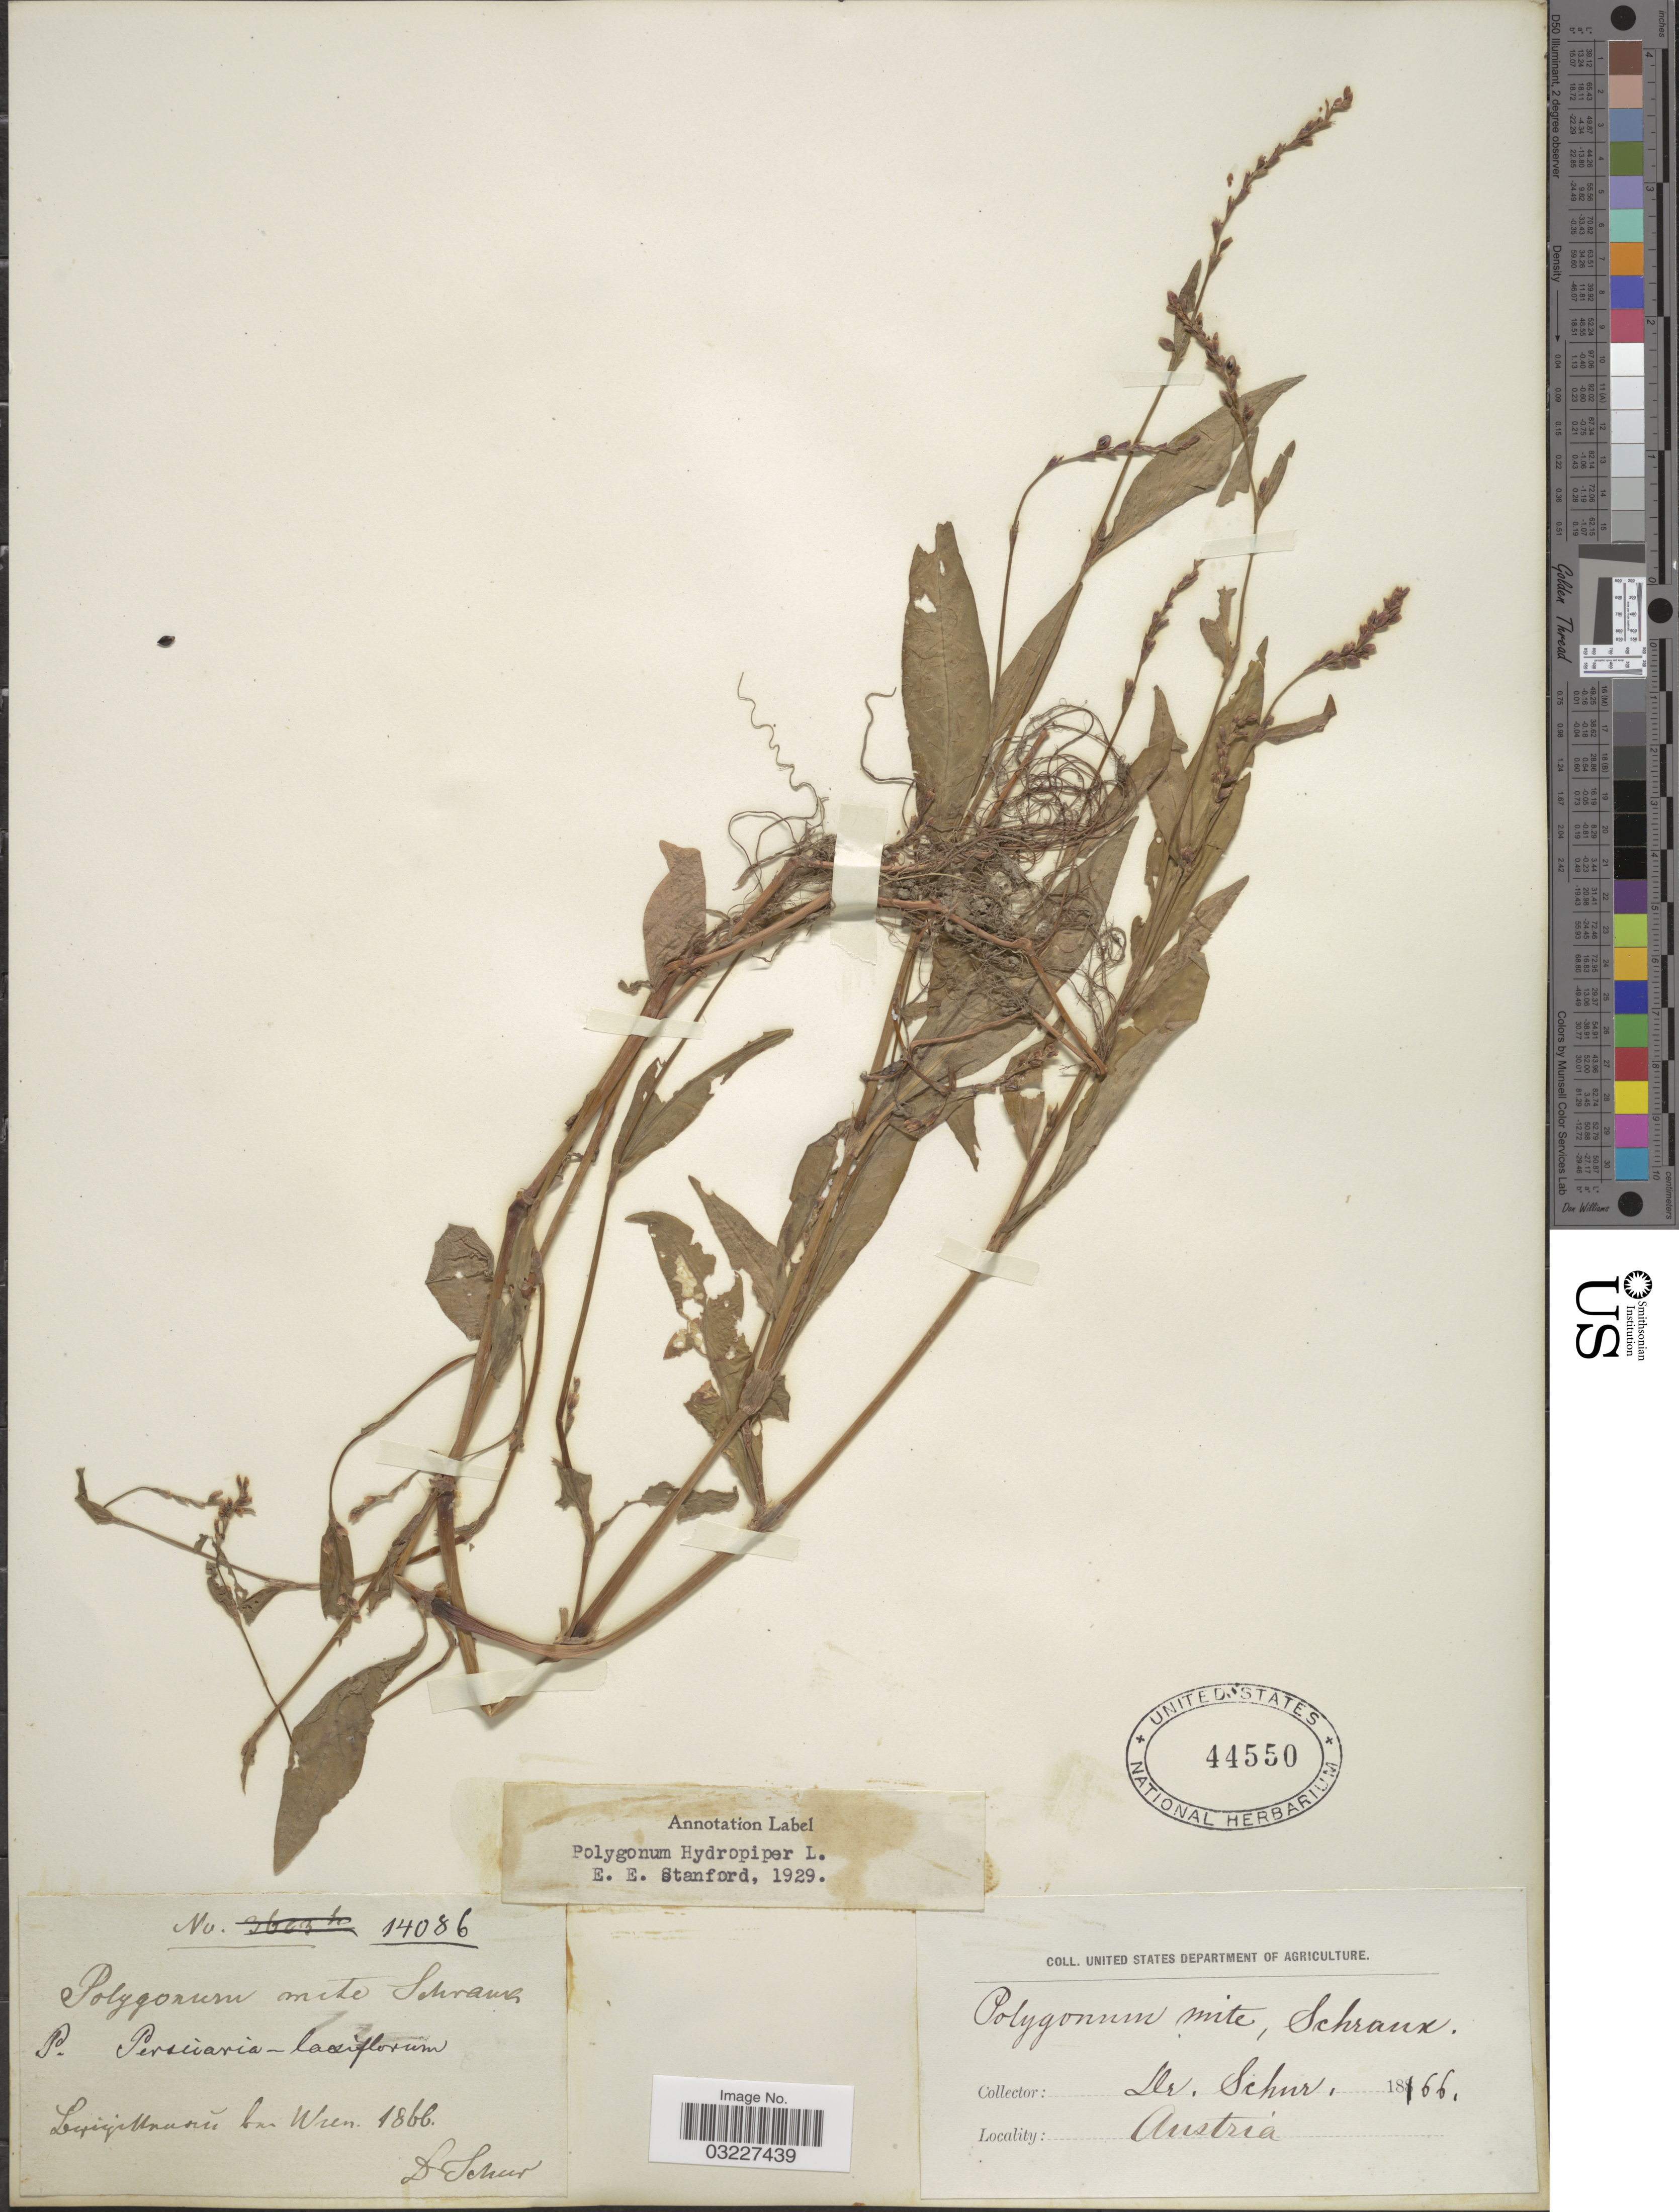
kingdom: Plantae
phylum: Tracheophyta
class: Magnoliopsida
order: Caryophyllales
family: Polygonaceae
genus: Polygonum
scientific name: Polygonum hydropiper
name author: L.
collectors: Schur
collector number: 14086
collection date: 1866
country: Austria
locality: Liqiqiuranusu bei Wren. [interpreted]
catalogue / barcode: US 44550